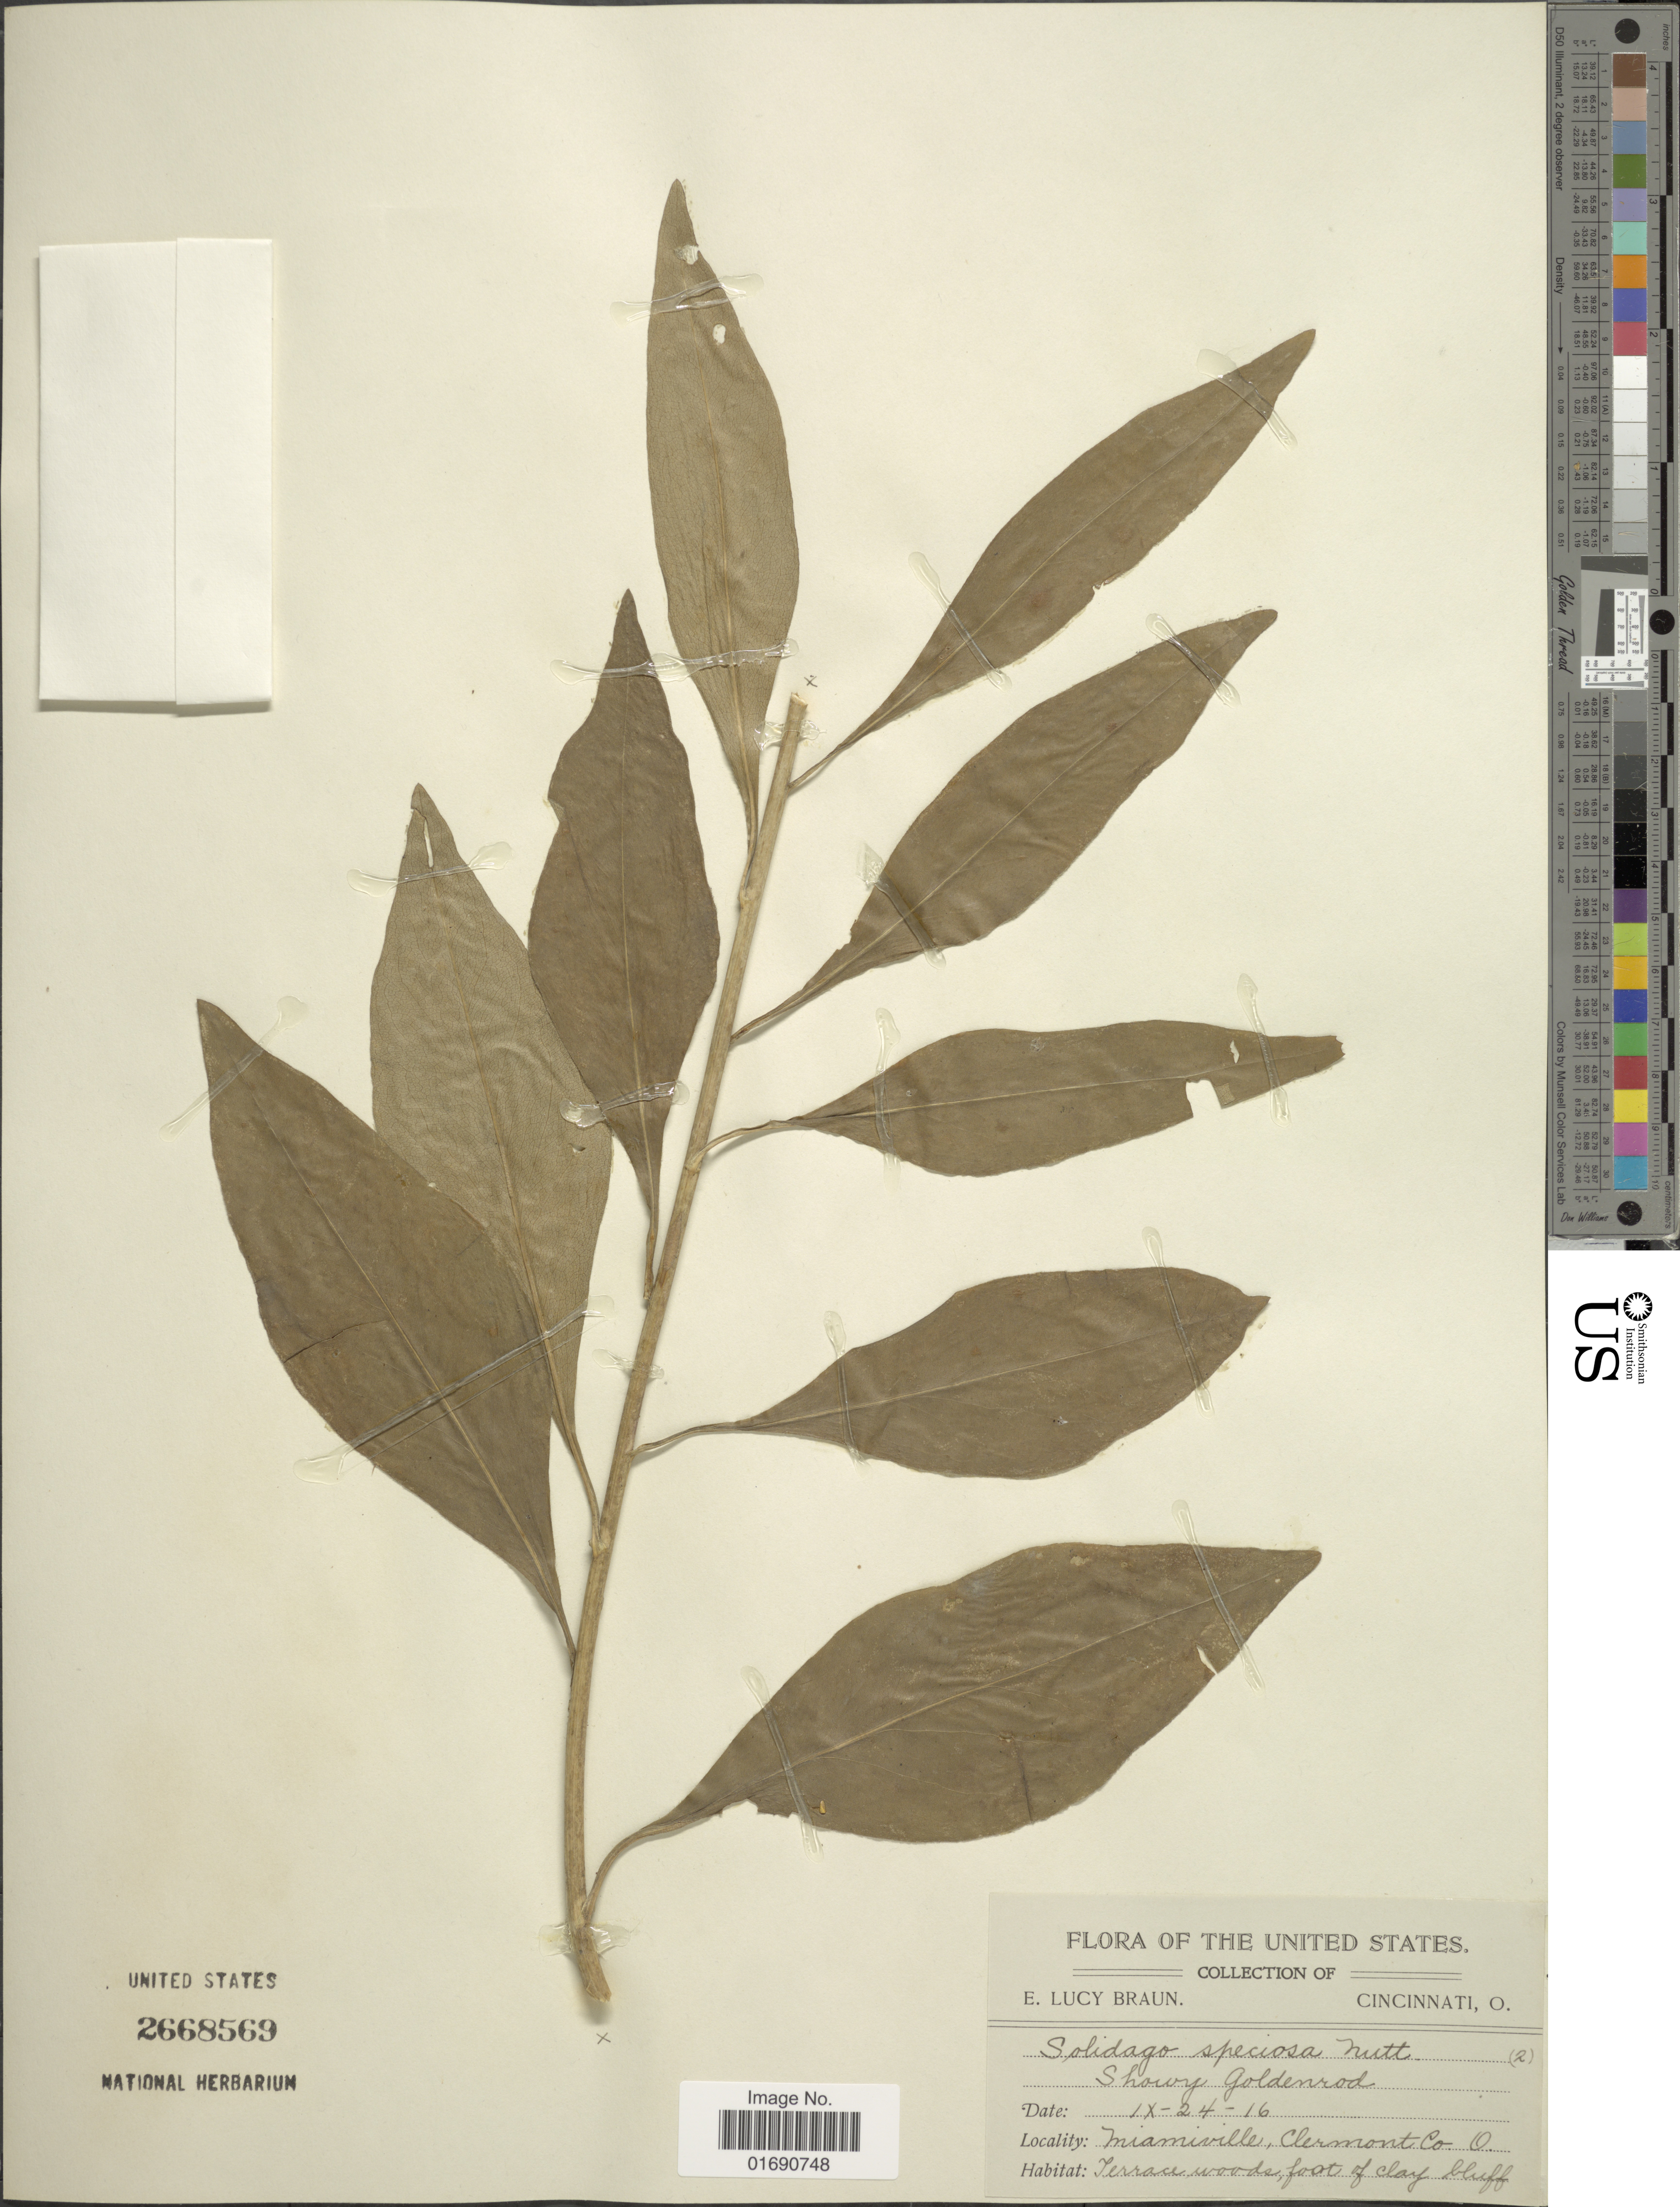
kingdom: Plantae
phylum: Tracheophyta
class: Magnoliopsida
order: Asterales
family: Asteraceae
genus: Solidago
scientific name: Solidago speciosa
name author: Nutt.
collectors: E. L. Braun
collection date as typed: Transcribed d/m/y: 24/9/16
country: United States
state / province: Ohio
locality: Miamiville, Clermonte Co, Terrace woods, foot of clay bluff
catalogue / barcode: US 2668569